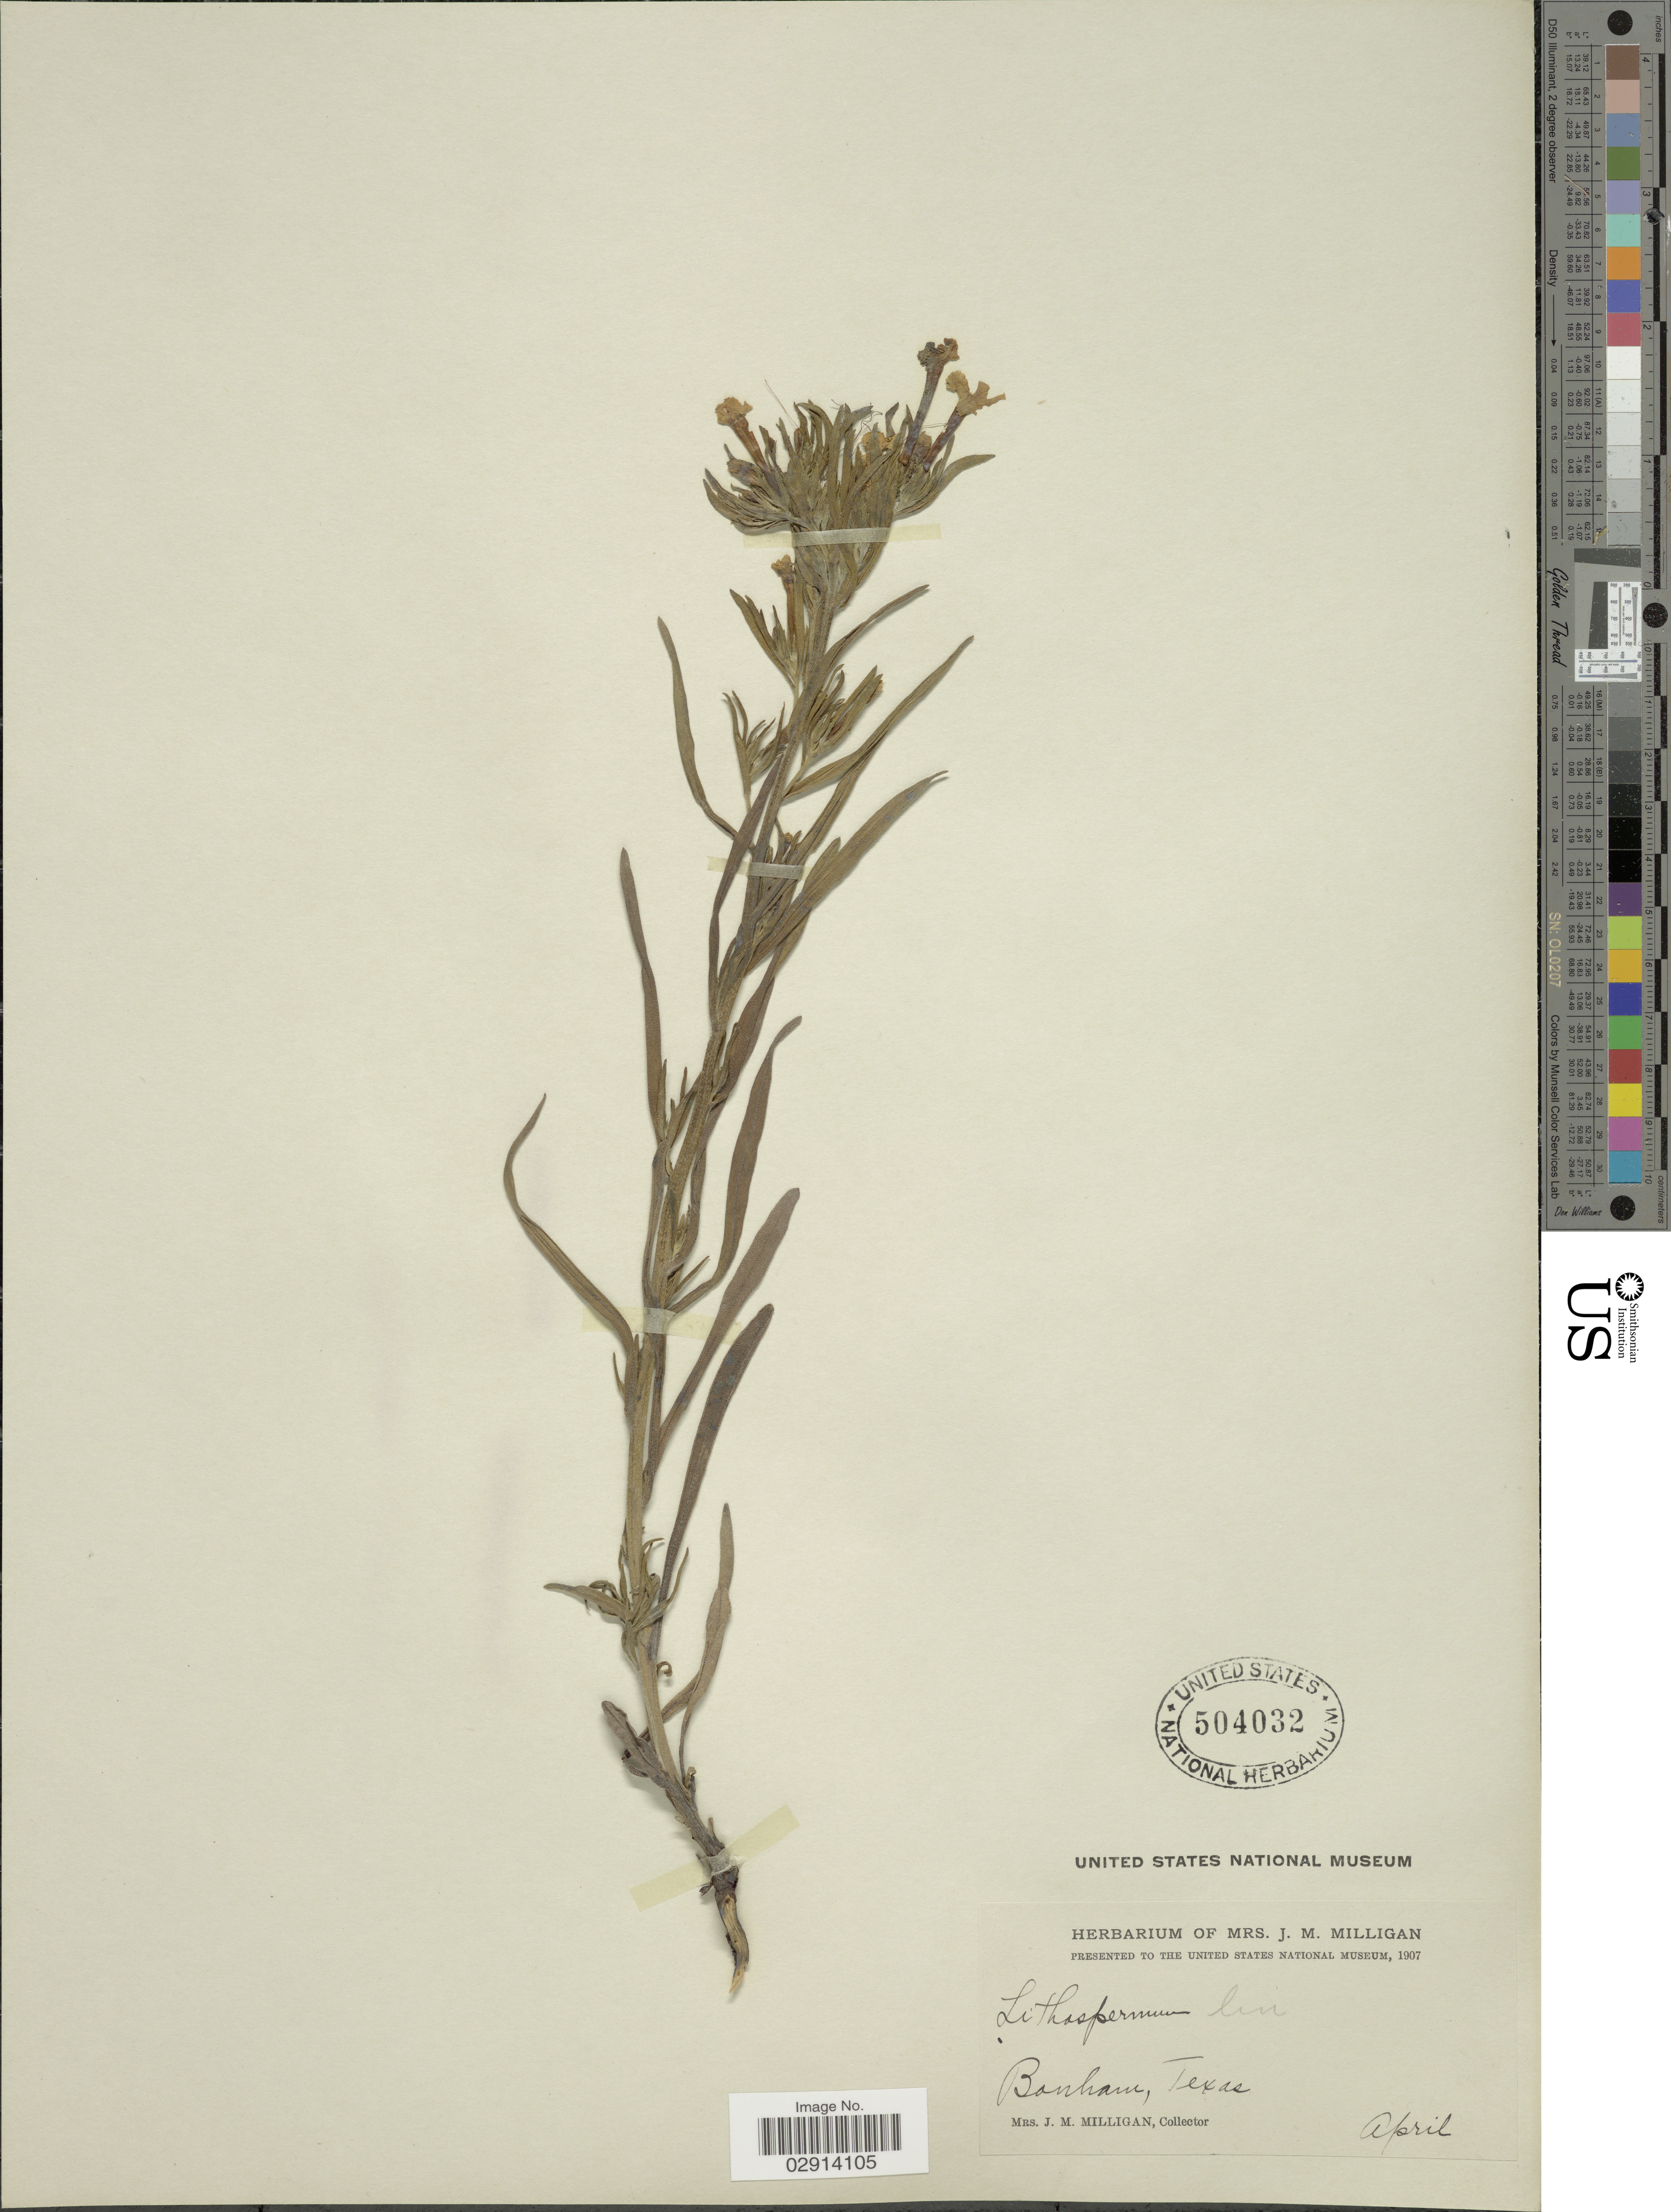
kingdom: Plantae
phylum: Tracheophyta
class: Magnoliopsida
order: Boraginales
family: Boraginaceae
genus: Lithospermum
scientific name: Lithospermum incisum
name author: Lehm.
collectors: J. Milligan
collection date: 1907-04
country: United States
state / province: Texas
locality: Bonham.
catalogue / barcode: US 504032